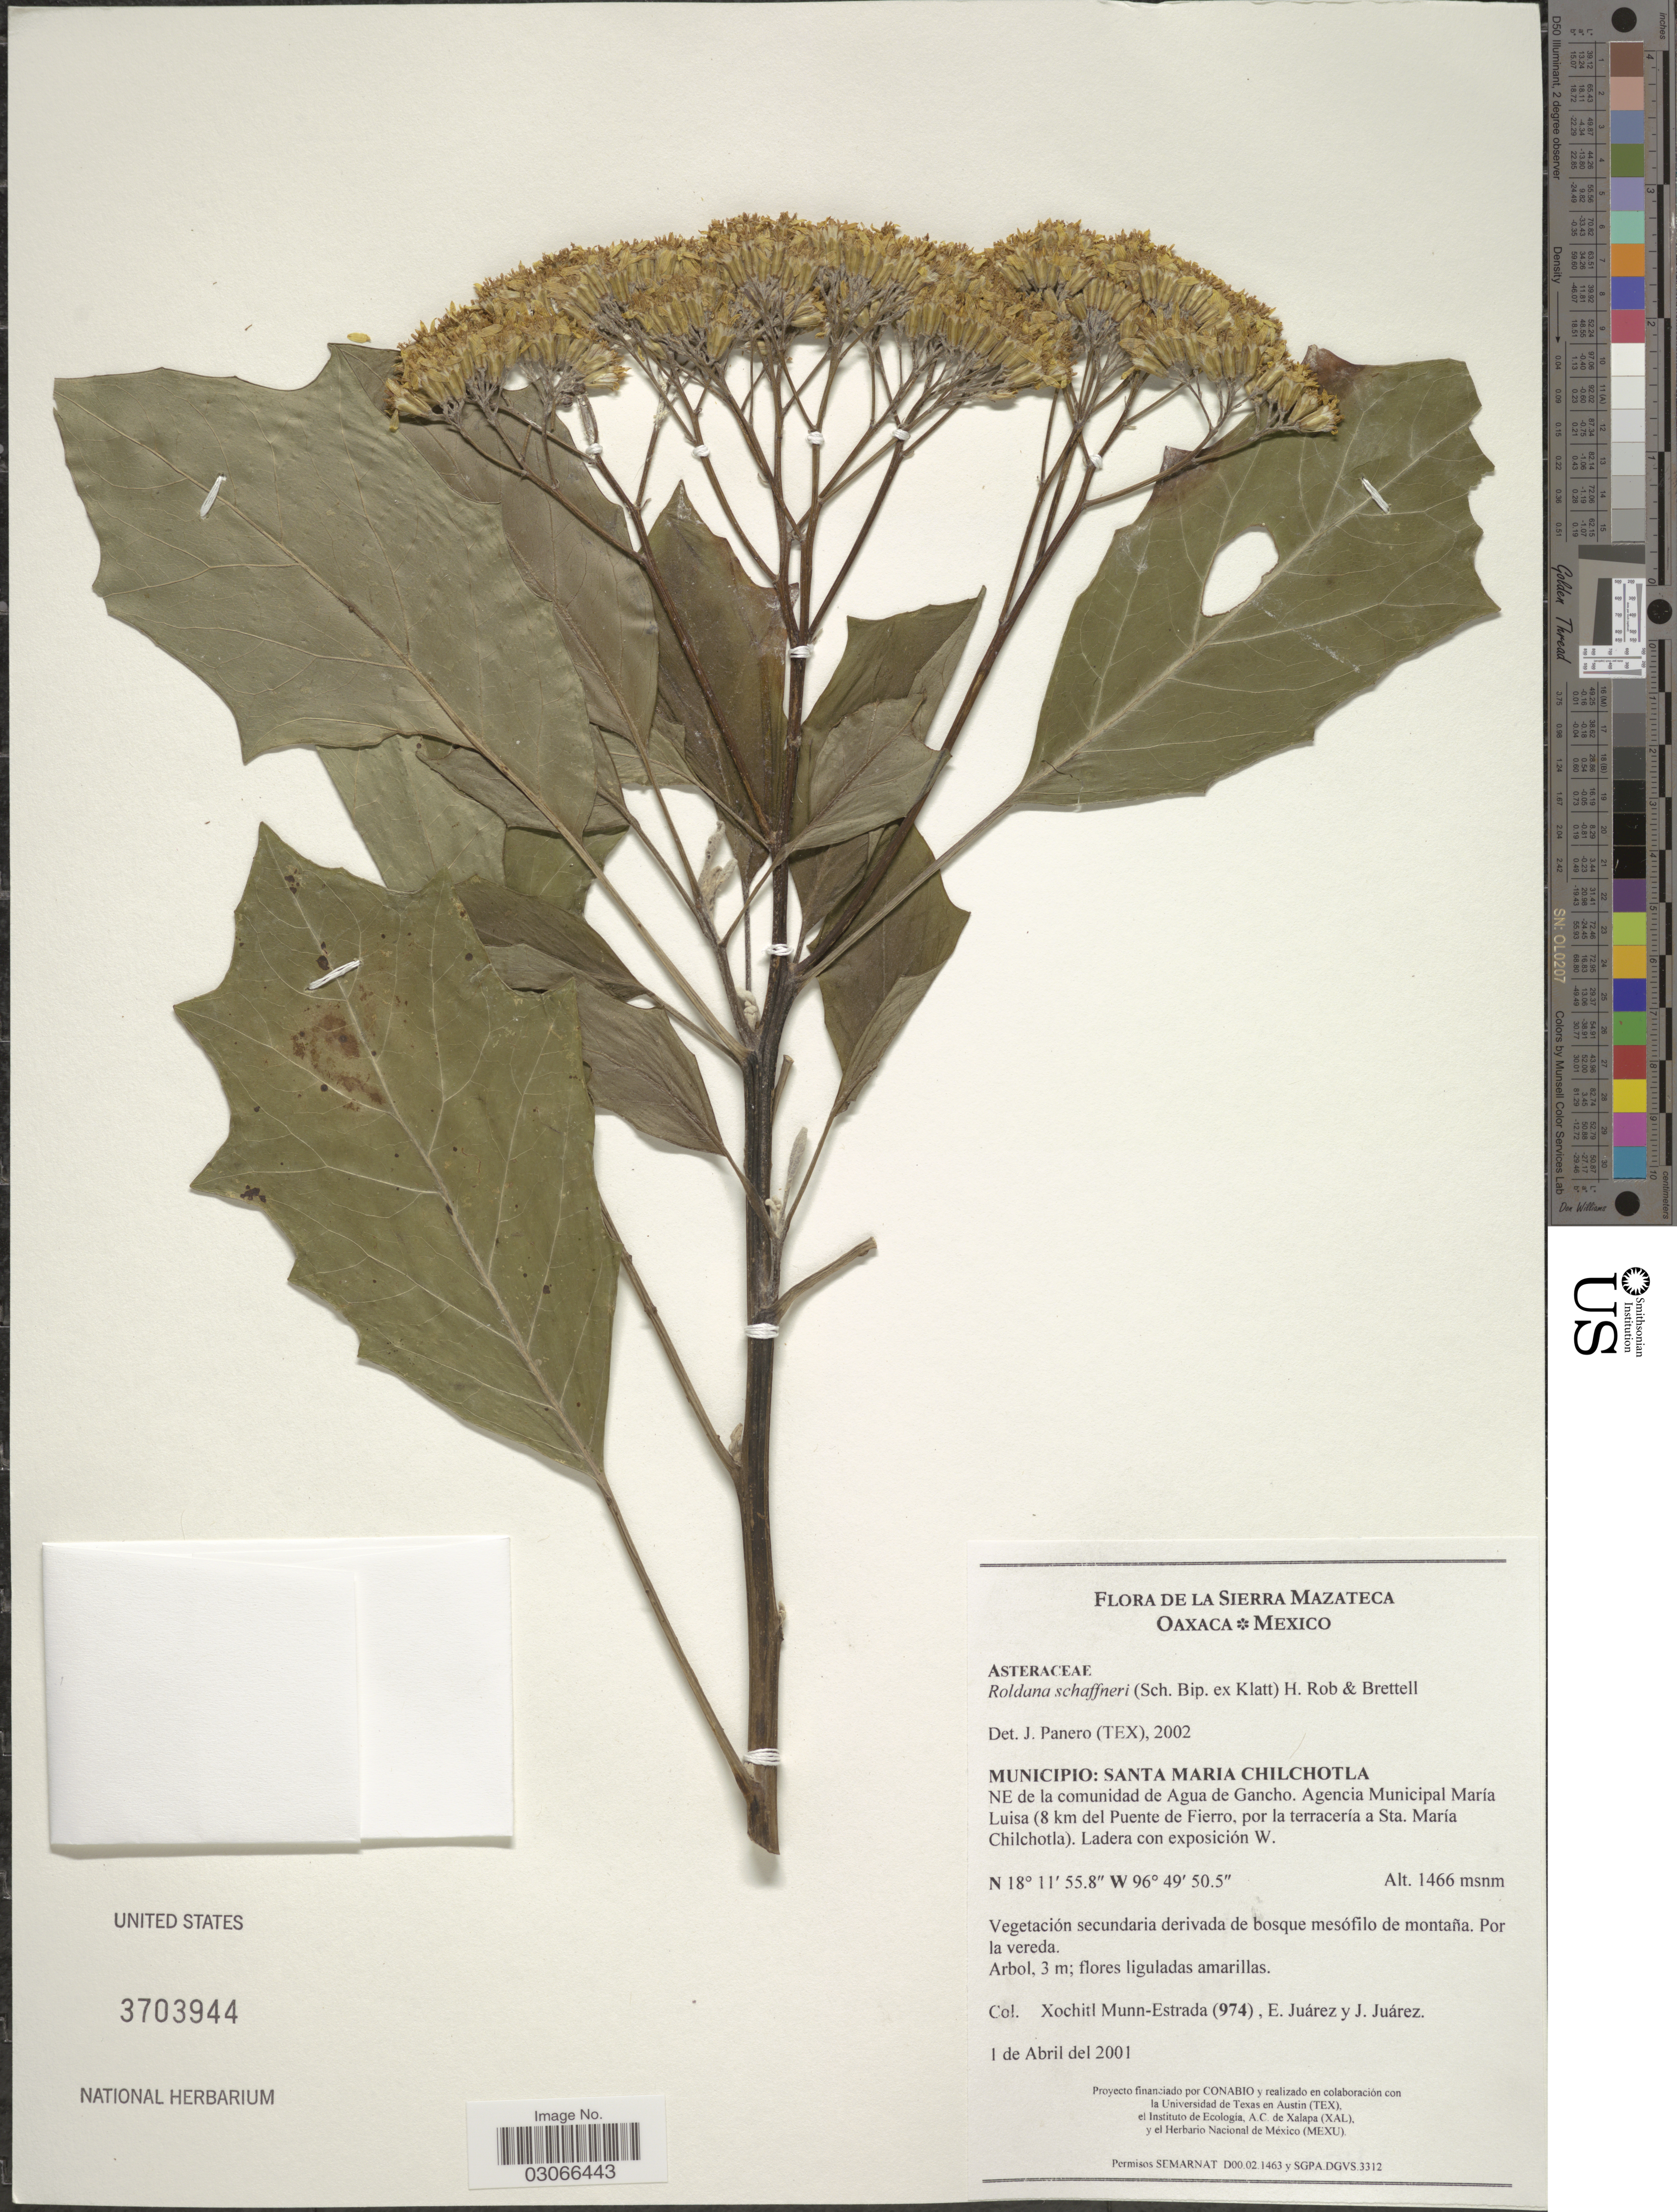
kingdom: Plantae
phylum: Tracheophyta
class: Magnoliopsida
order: Asterales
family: Asteraceae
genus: Roldana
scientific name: Roldana schaffneri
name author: (Sch. Bip. ex Klatt) H. Rob. & Brettell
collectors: X. Munn-Estrada, E. Juarez & J. Juarez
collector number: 974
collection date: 2001-04-01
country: Mexico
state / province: Oaxaca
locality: De La Sierra Mazateca. Municipio: Santa Maria Chilchotla NE de la comunidad de Agua de Gancho, Agencia Municipal María Luisa ( 8km del Puente de Fierro, por la terracería a Sta. María Chilchotla)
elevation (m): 1466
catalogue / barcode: US 3703944